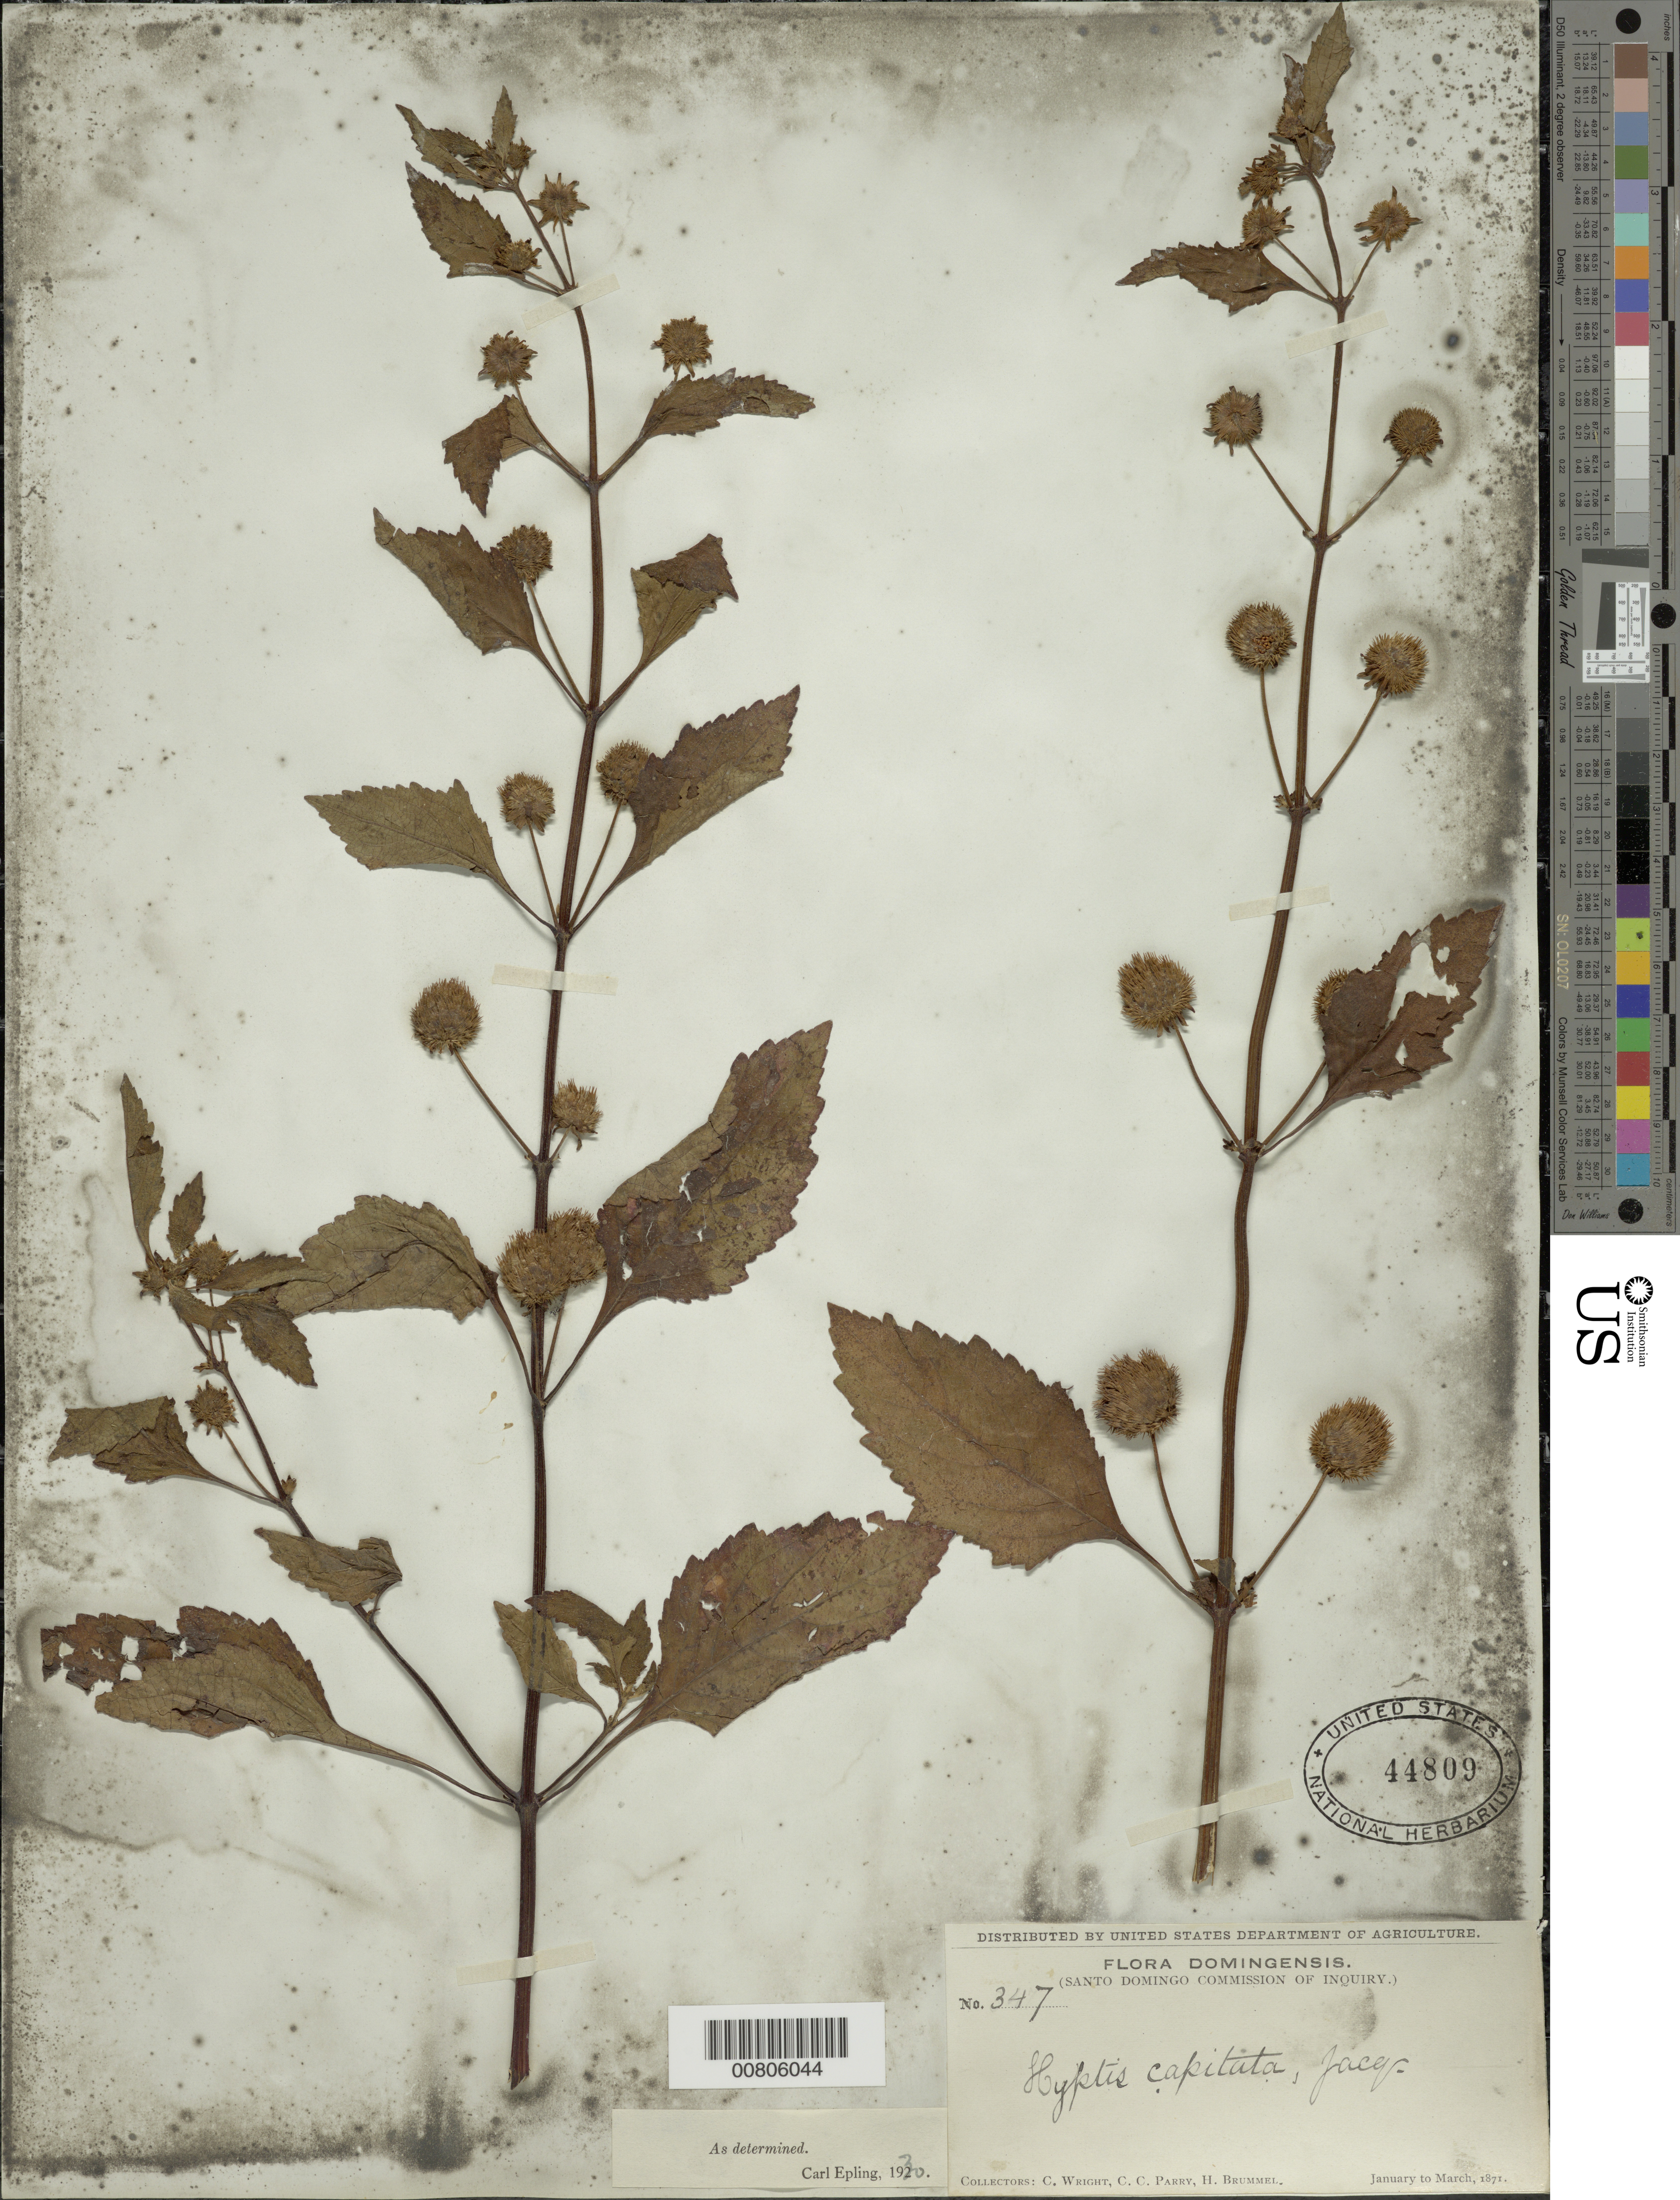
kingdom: Plantae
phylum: Tracheophyta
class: Magnoliopsida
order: Lamiales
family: Lamiaceae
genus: Hyptis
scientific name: Hyptis capitata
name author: Jacq.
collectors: C. Wright, C. C. Parry & H. Brummel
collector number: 347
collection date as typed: Jan 1871 to -- Mar 1871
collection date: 1871-01/1871-03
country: Dominican Republic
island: Hispaniola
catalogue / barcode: US 44809